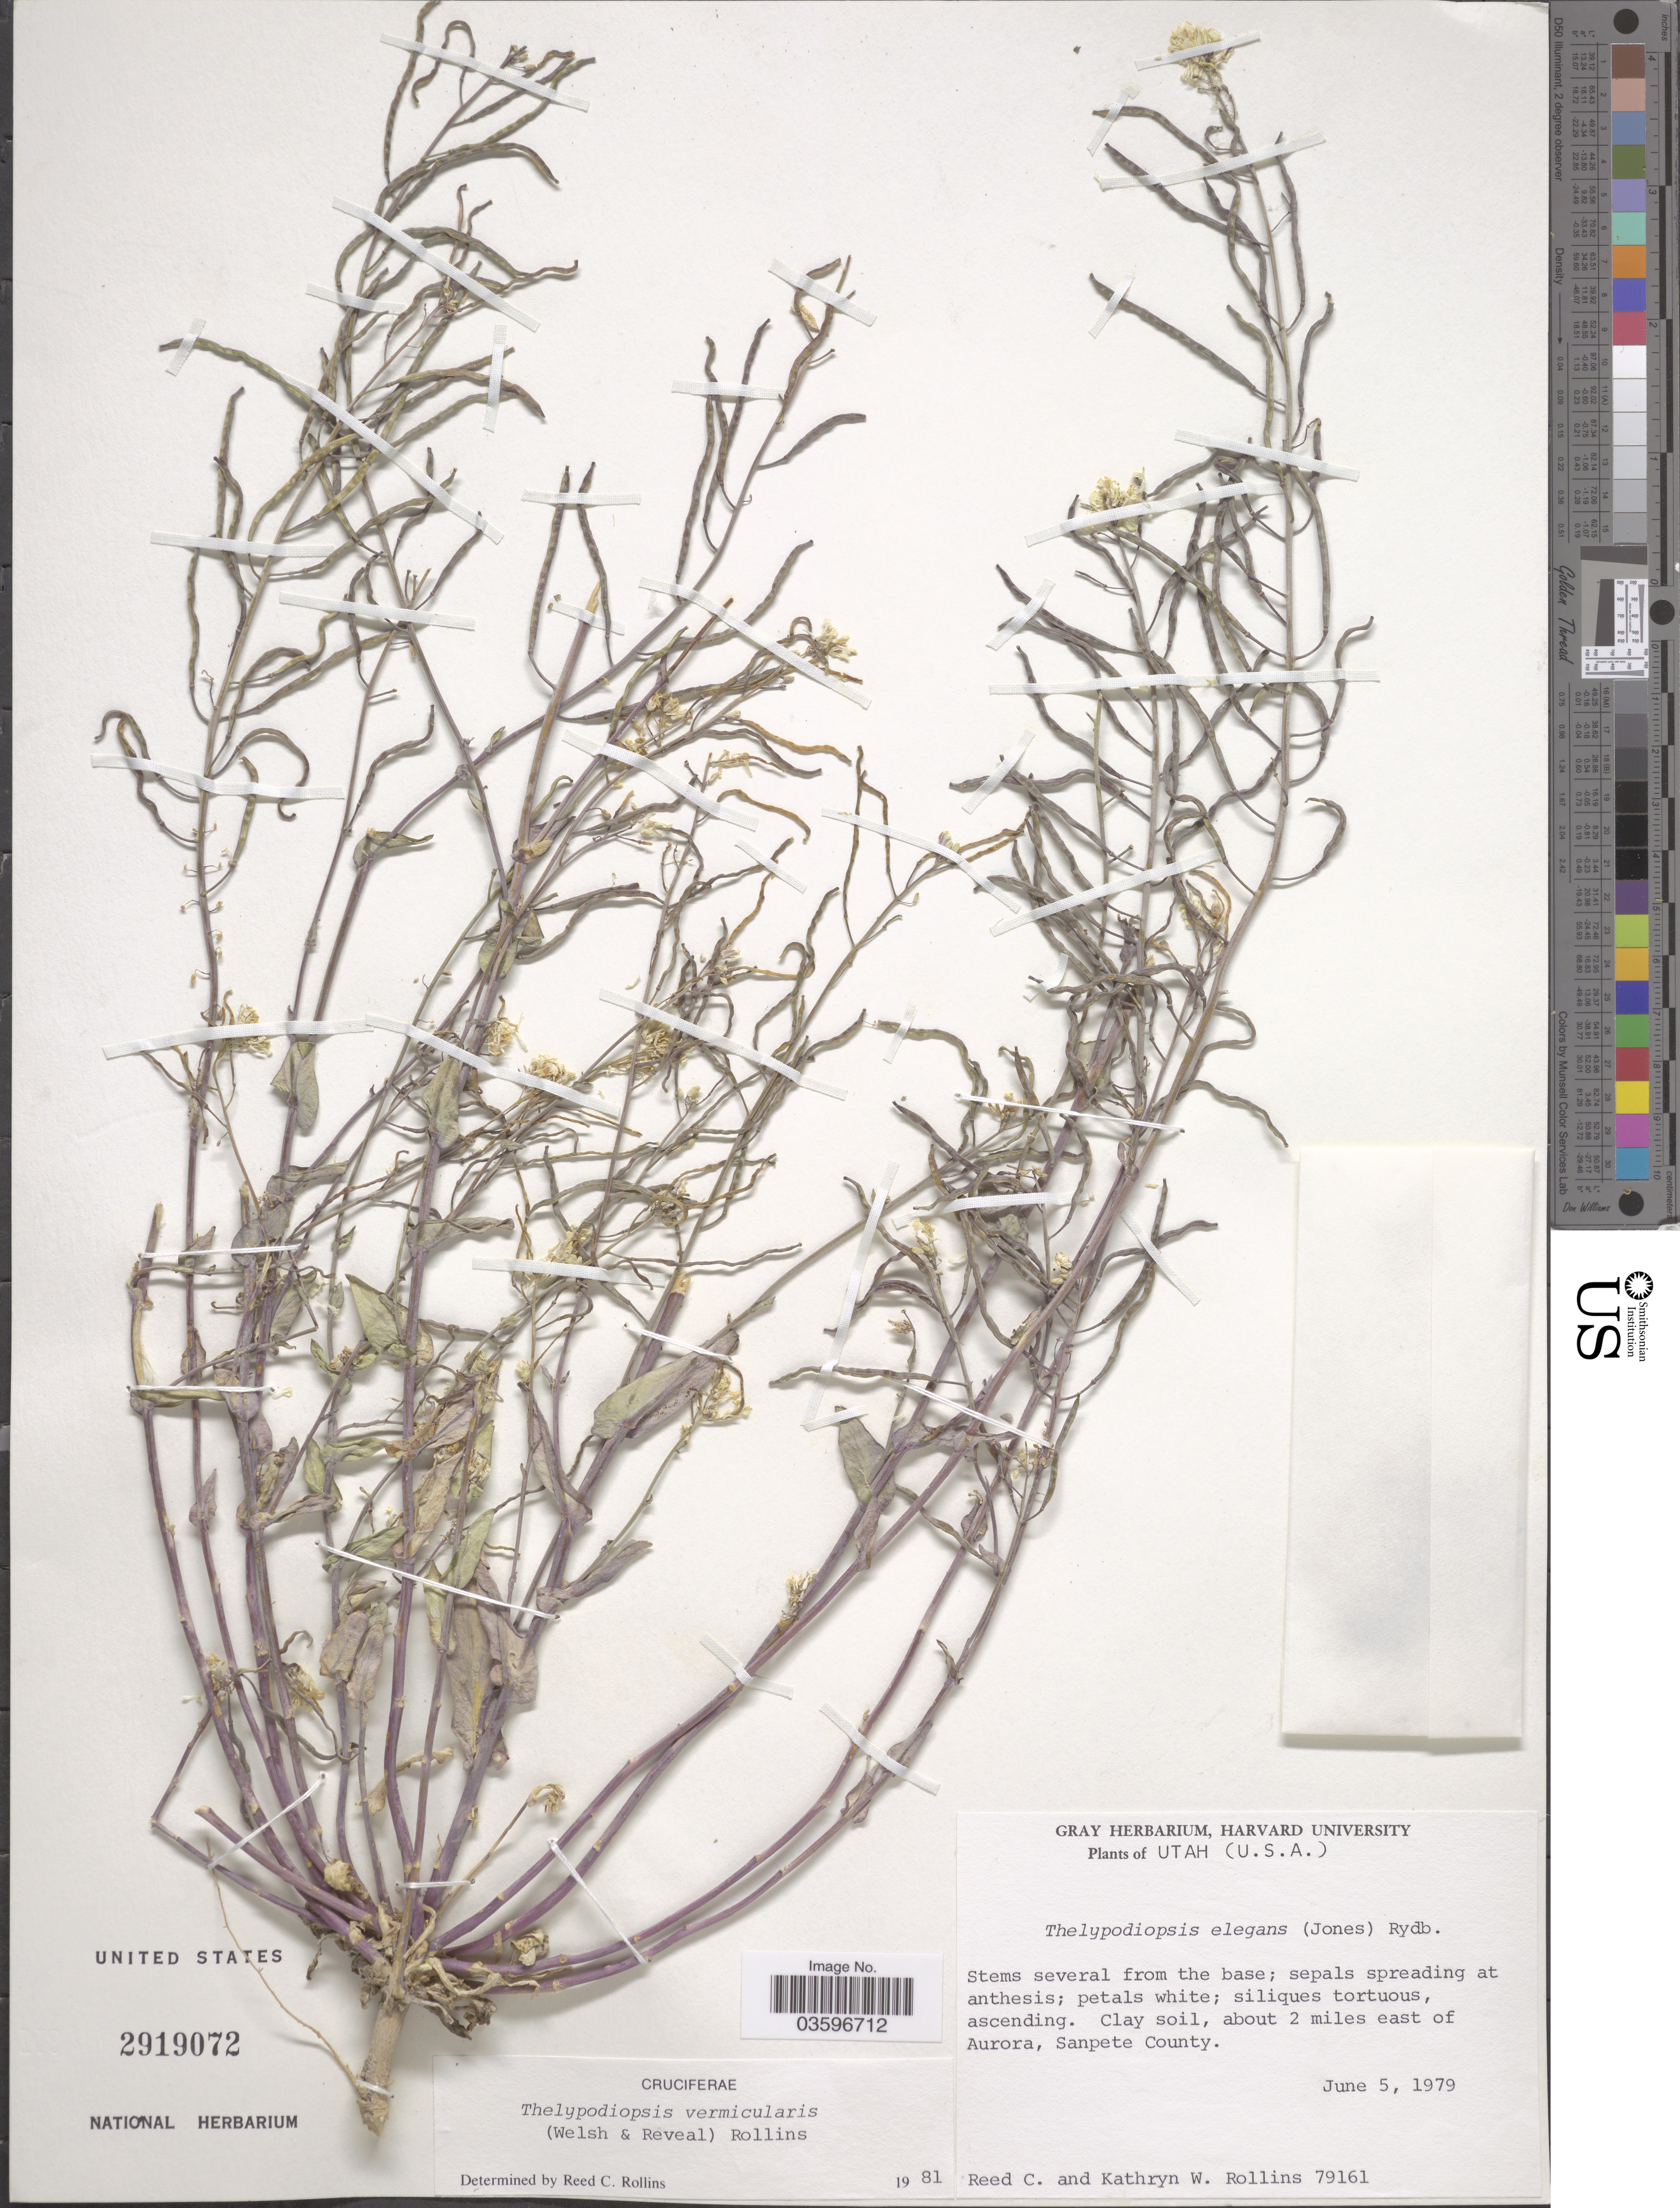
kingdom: Plantae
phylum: Tracheophyta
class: Magnoliopsida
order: Brassicales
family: Brassicaceae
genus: Thelypodiopsis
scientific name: Thelypodiopsis elegans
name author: (M.E. Jones) Rydb.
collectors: R. C. Rollins & K. W. Rollins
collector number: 79161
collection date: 1979-06-05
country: United States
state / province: Utah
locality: About 2 miles east of Aurora, Sanpete County.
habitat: clay soil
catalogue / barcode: US 2919072